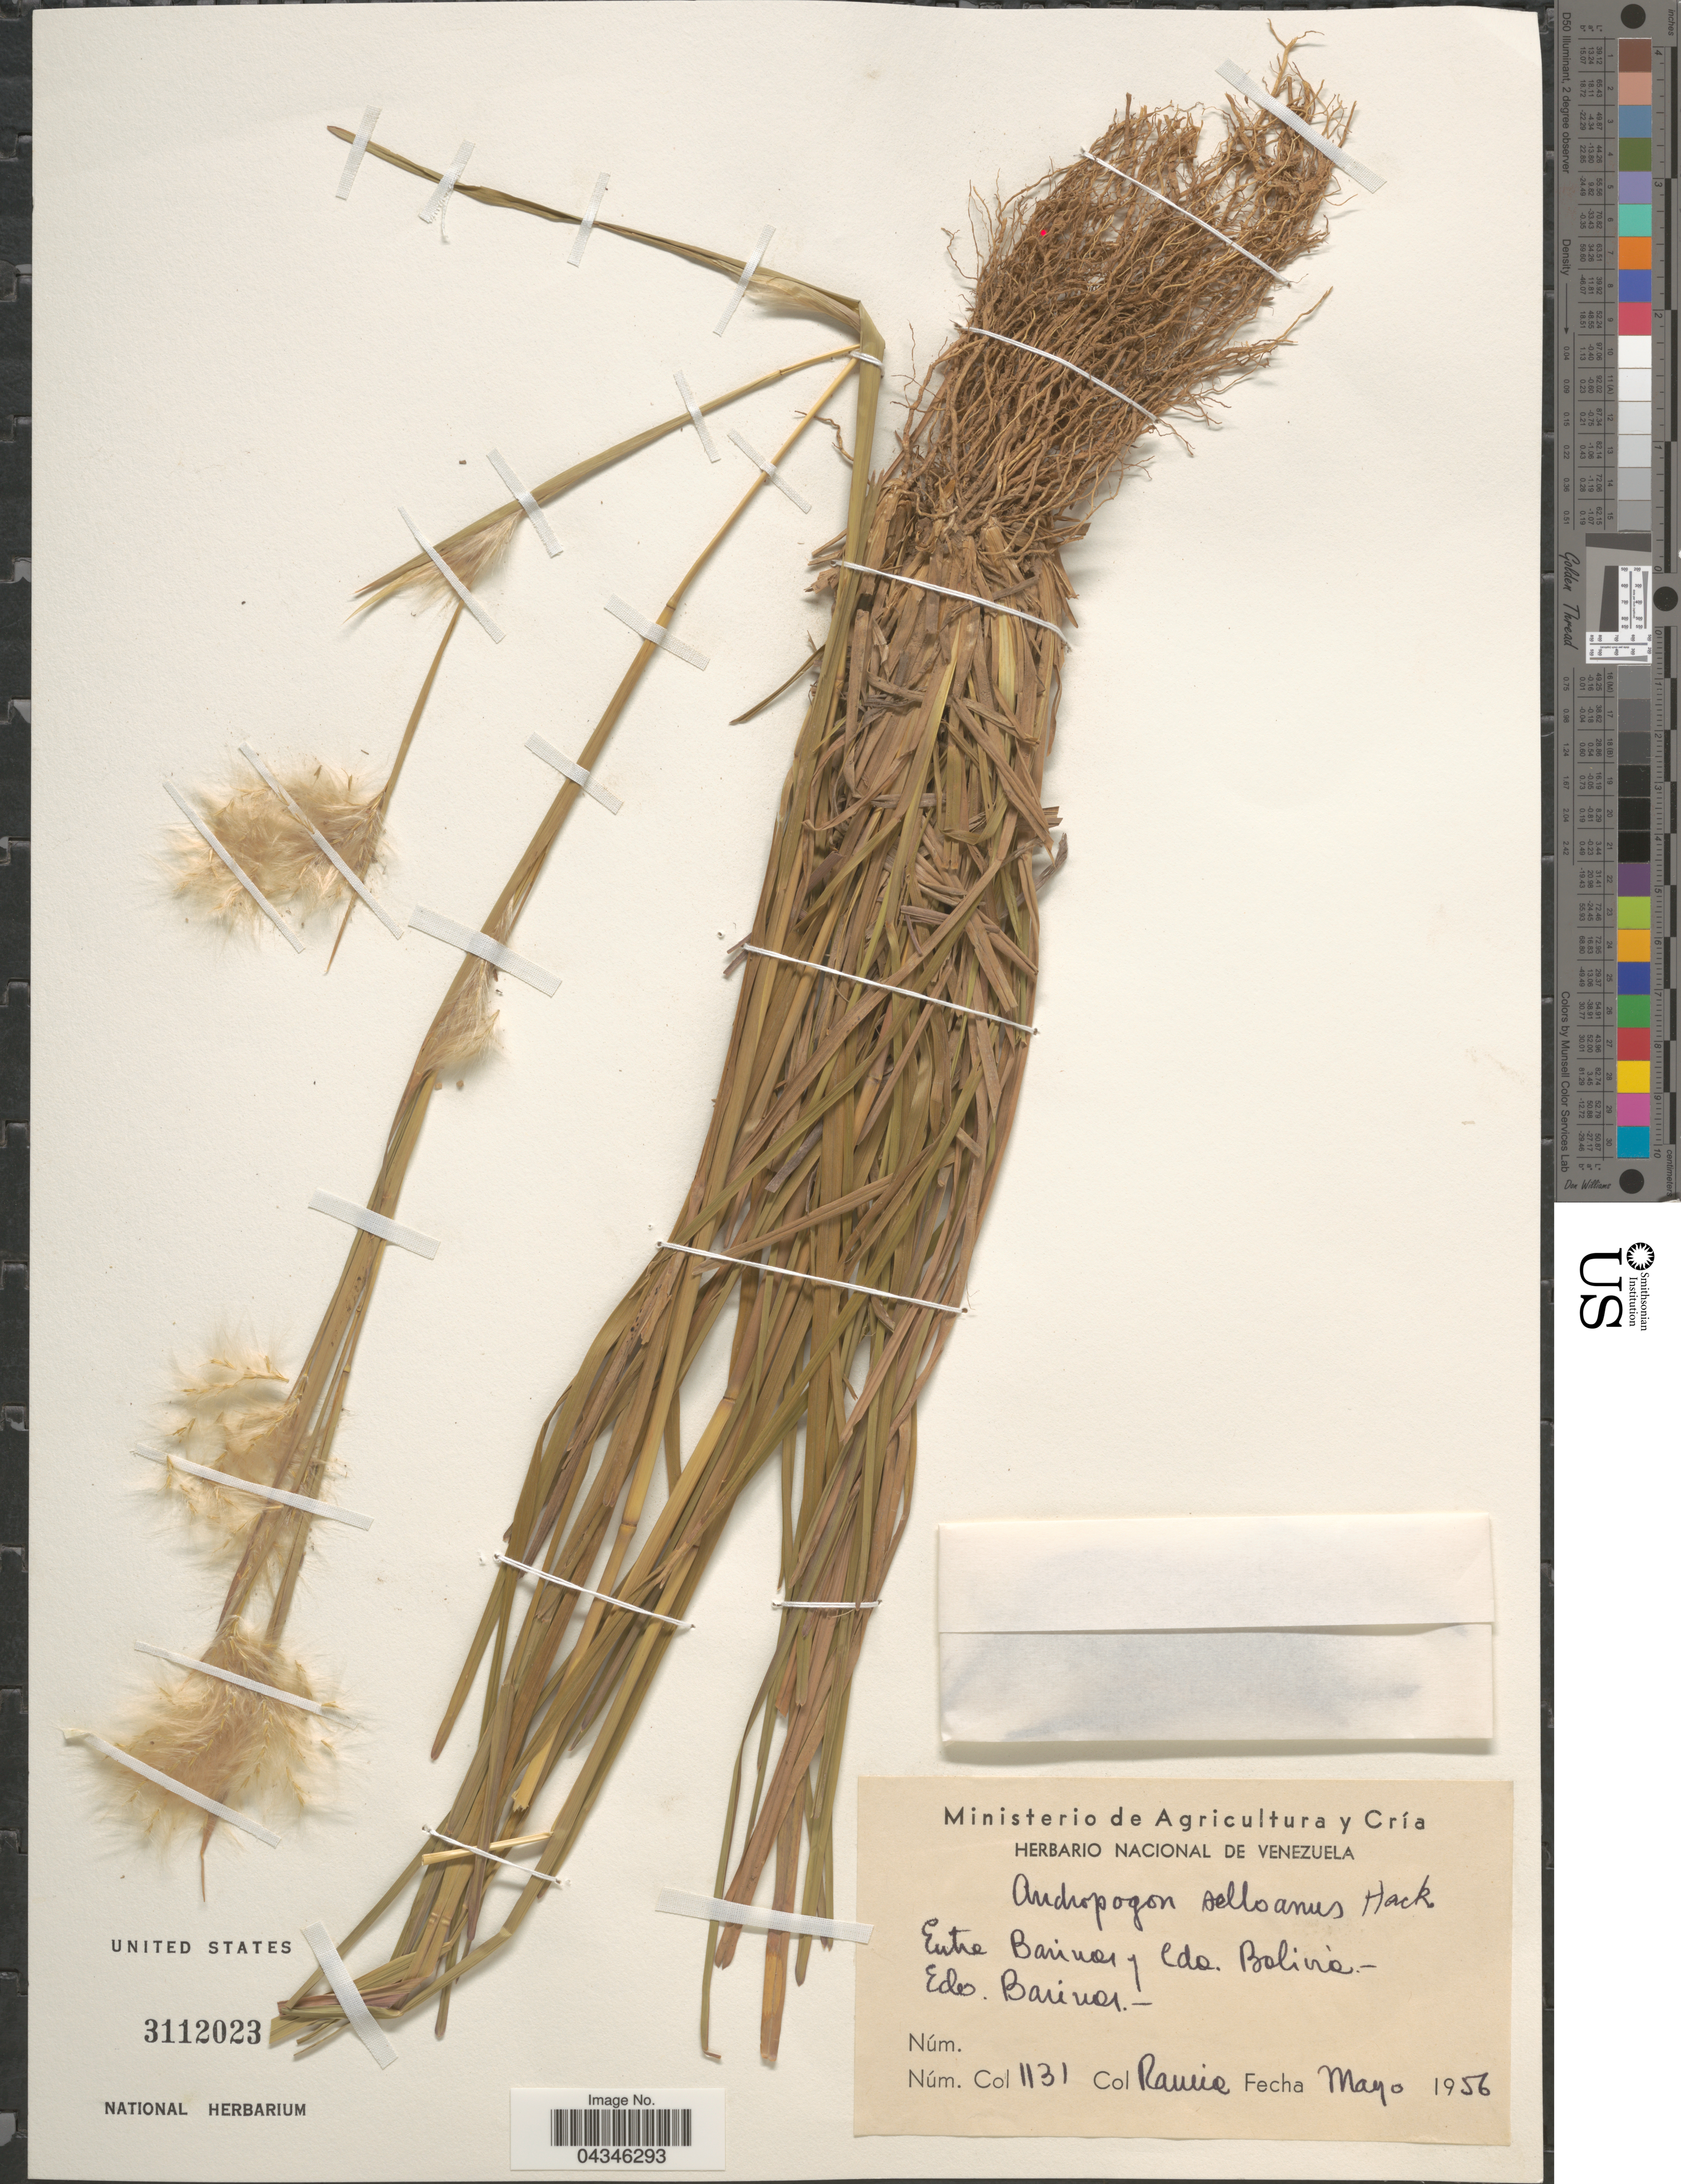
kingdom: Plantae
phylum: Tracheophyta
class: Liliopsida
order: Poales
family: Poaceae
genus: Andropogon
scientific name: Andropogon selloanus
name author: (Hack.) Hack.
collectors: -- Ramia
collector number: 1131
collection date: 1956-05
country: Venezuela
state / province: Barinas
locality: Entre Barinas y Cdo. Bolivia.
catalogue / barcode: US 3112023